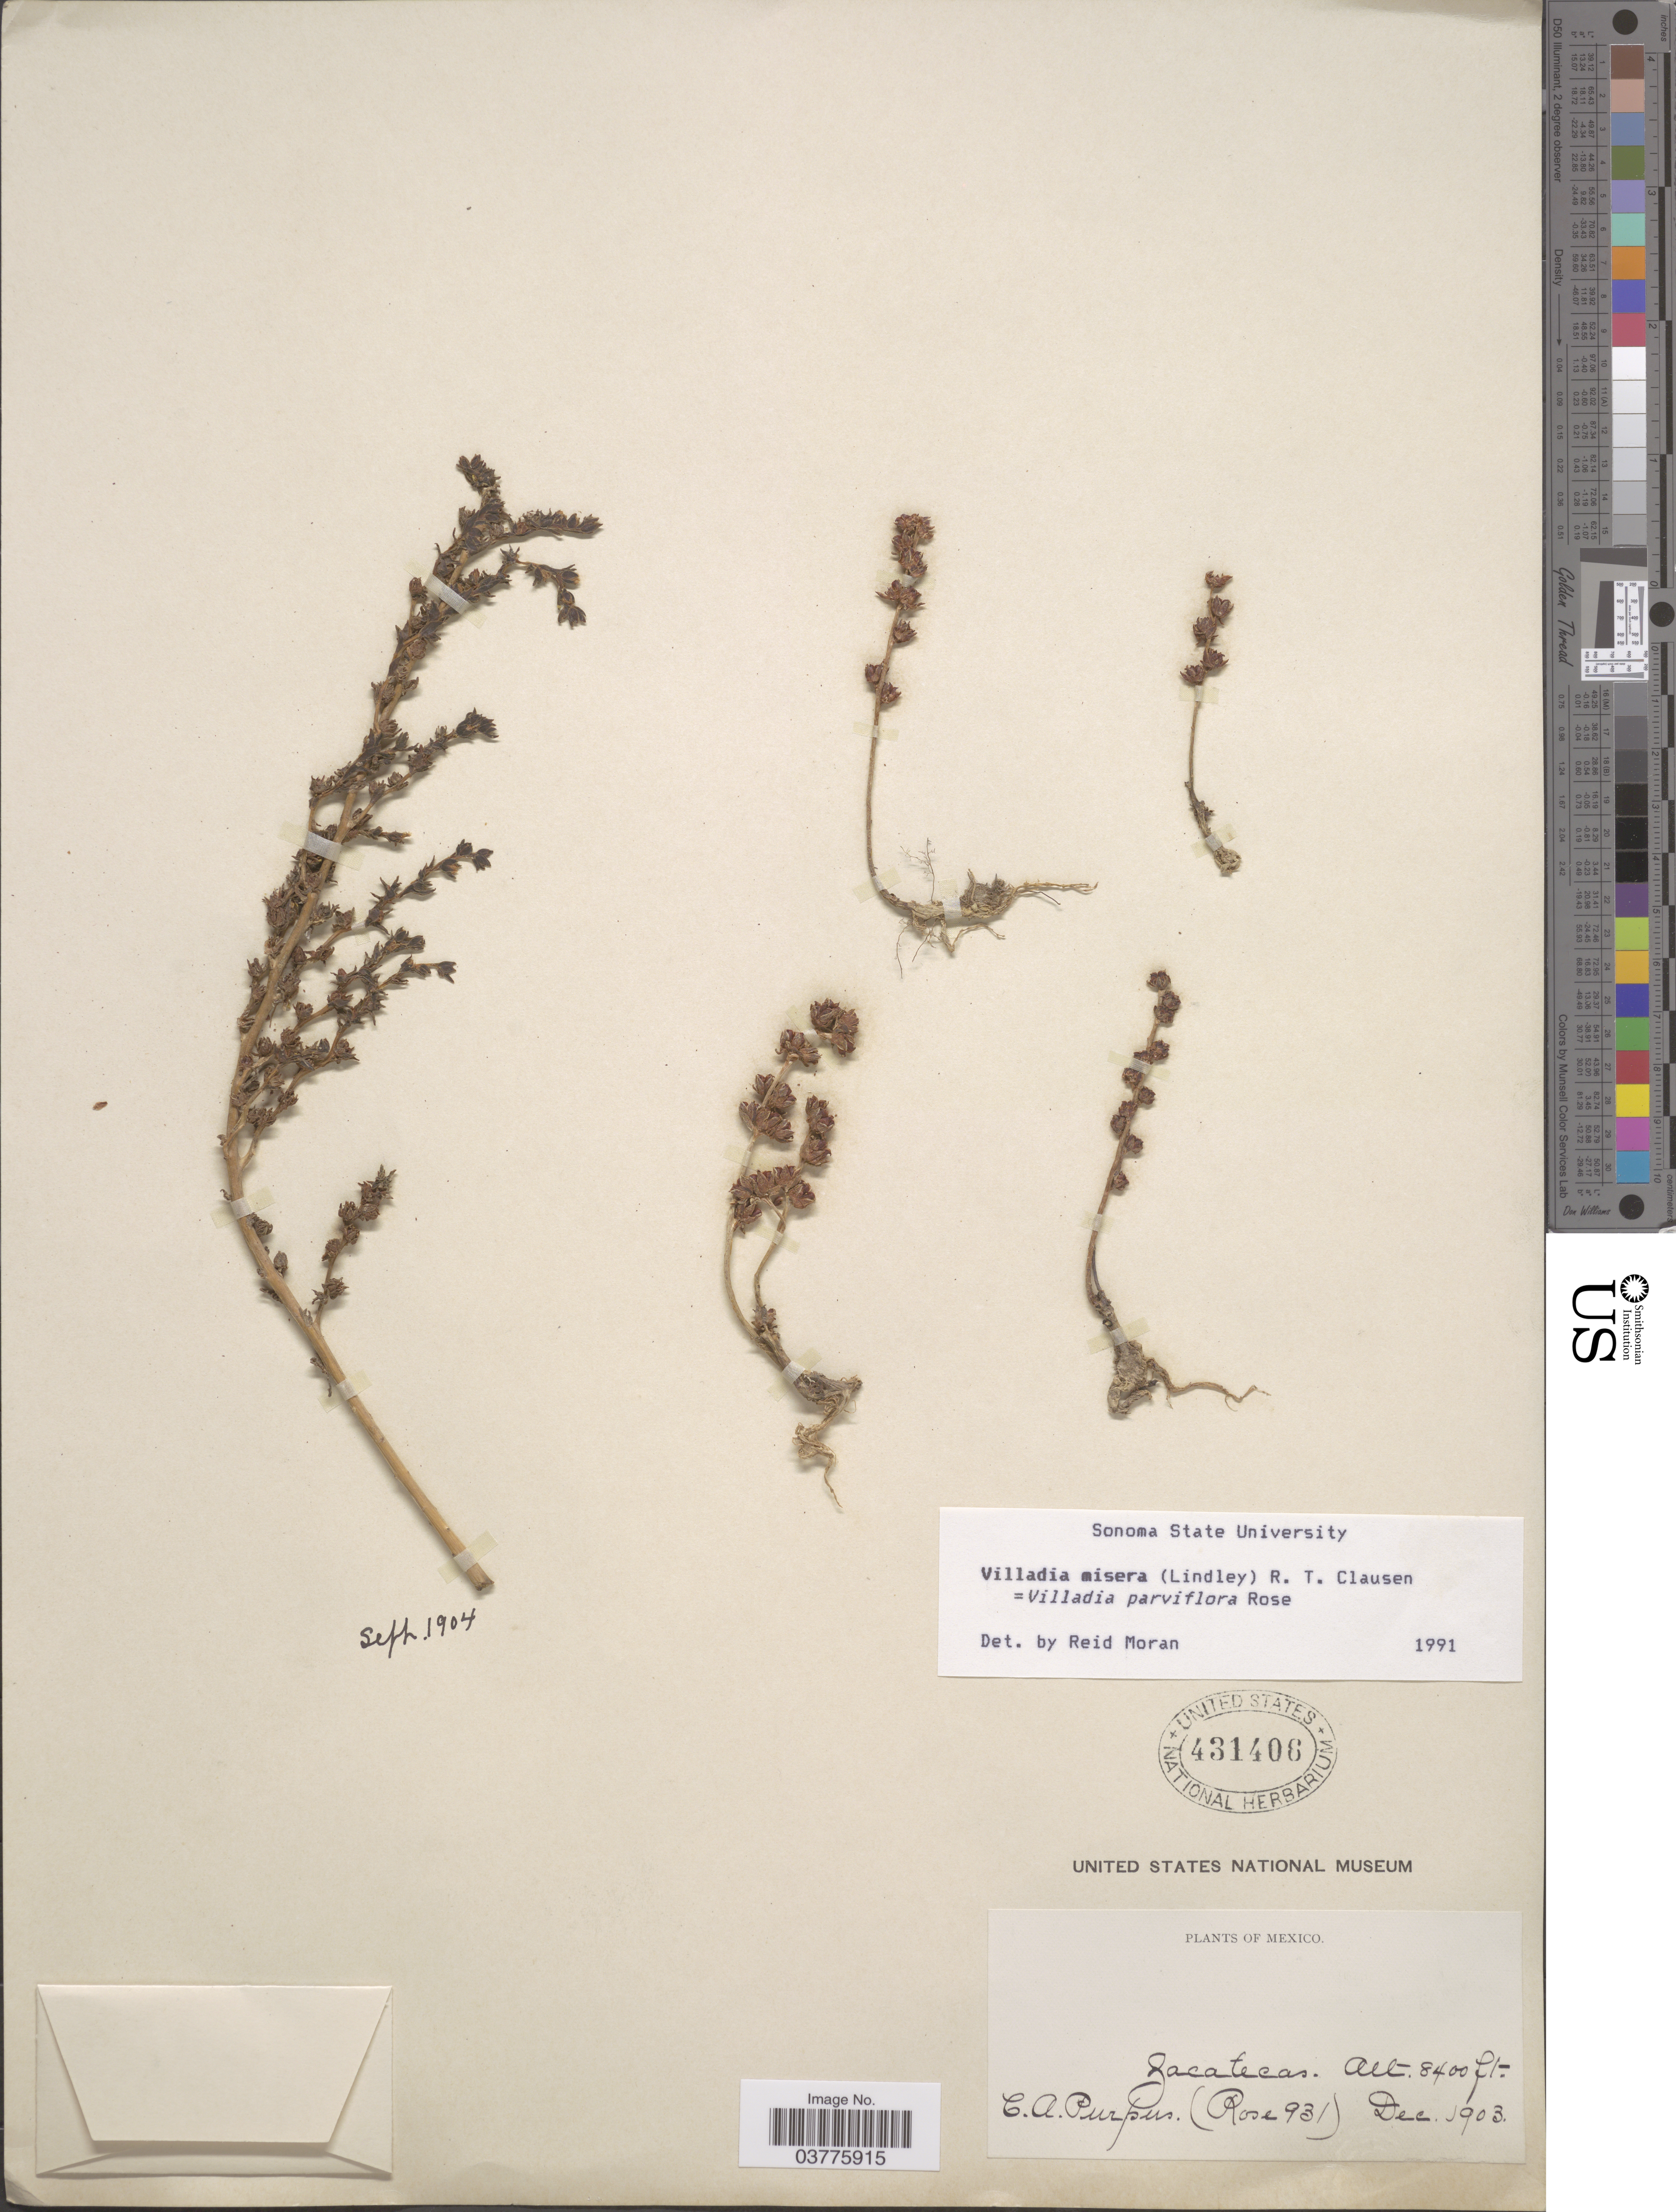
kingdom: Plantae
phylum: Tracheophyta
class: Magnoliopsida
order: Saxifragales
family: Crassulaceae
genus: Villadia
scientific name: Villadia parviflora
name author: (Hemsl.) Rose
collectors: C. A. Purpus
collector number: Rose931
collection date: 1903-12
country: Mexico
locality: Zacatecas.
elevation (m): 2560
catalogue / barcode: US 431406